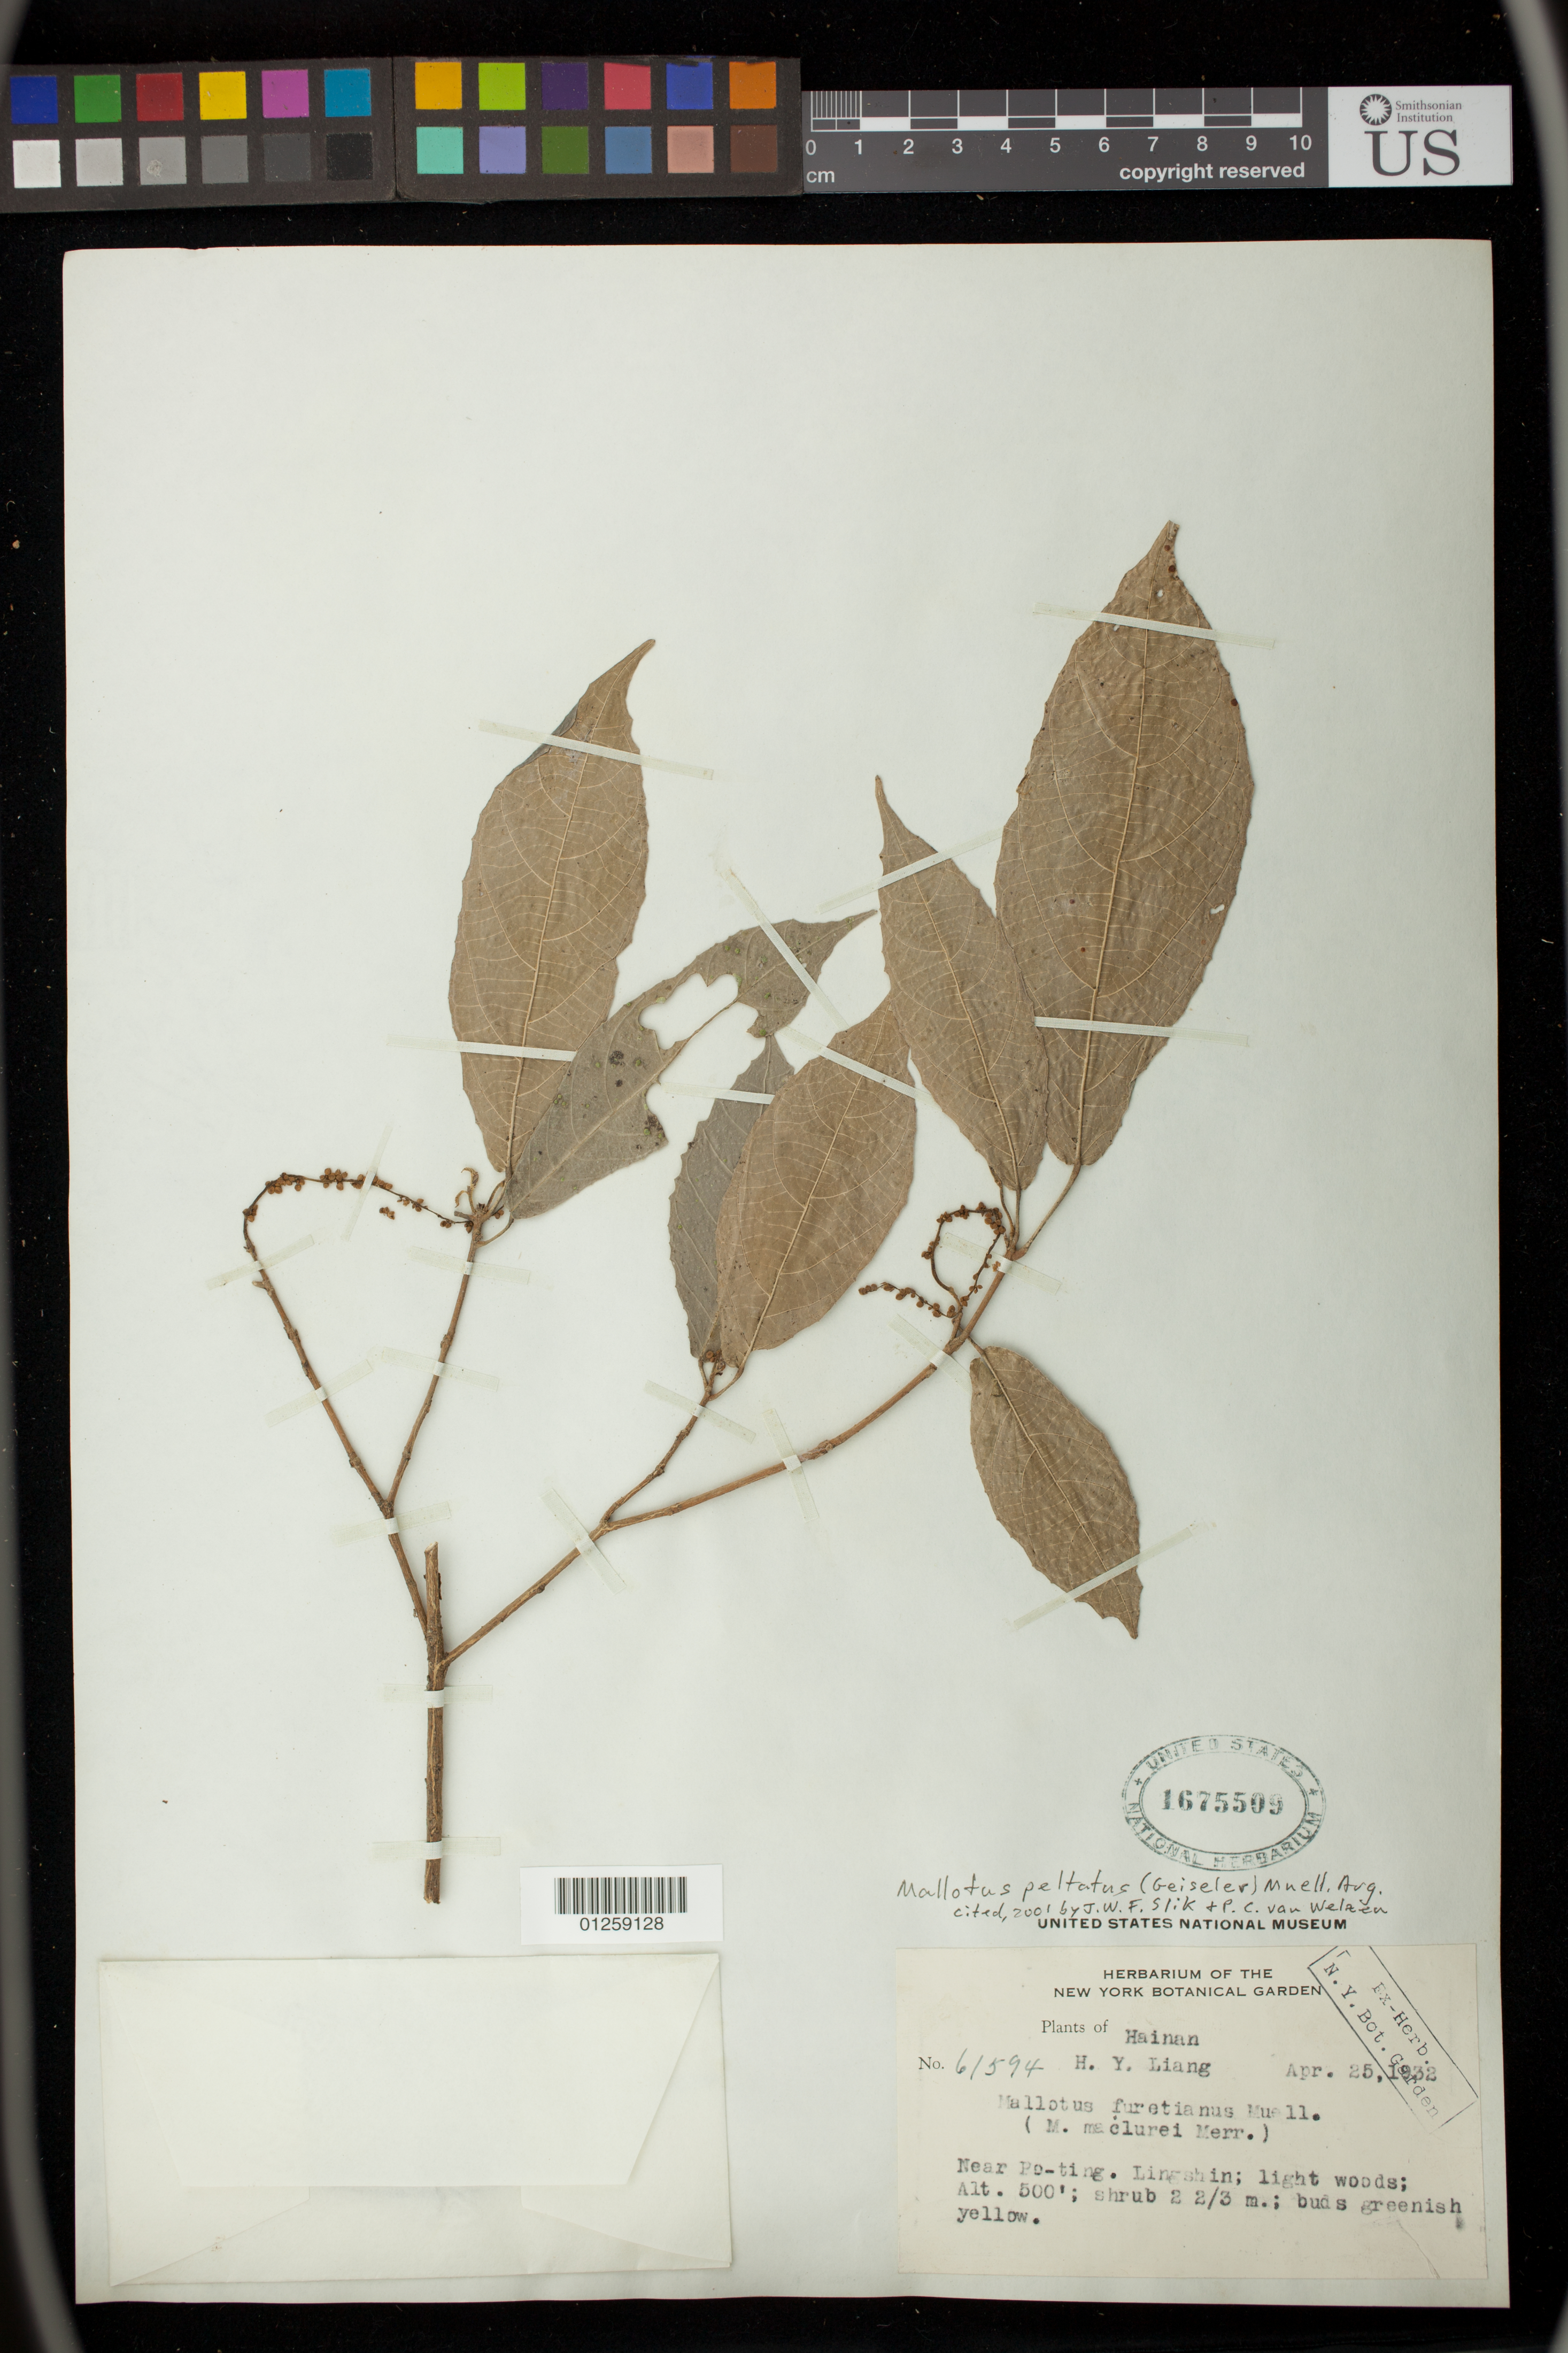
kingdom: Plantae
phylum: Tracheophyta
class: Magnoliopsida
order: Malpighiales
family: Euphorbiaceae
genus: Mallotus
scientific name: Mallotus peltatus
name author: (Geiseler) Müll. Arg.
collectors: H. Y. Liang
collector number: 61594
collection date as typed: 25 Apr 1932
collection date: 1932-04-25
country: China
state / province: Hainan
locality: Near Po-ting, Lingshin.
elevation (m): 152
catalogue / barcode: US 1675509